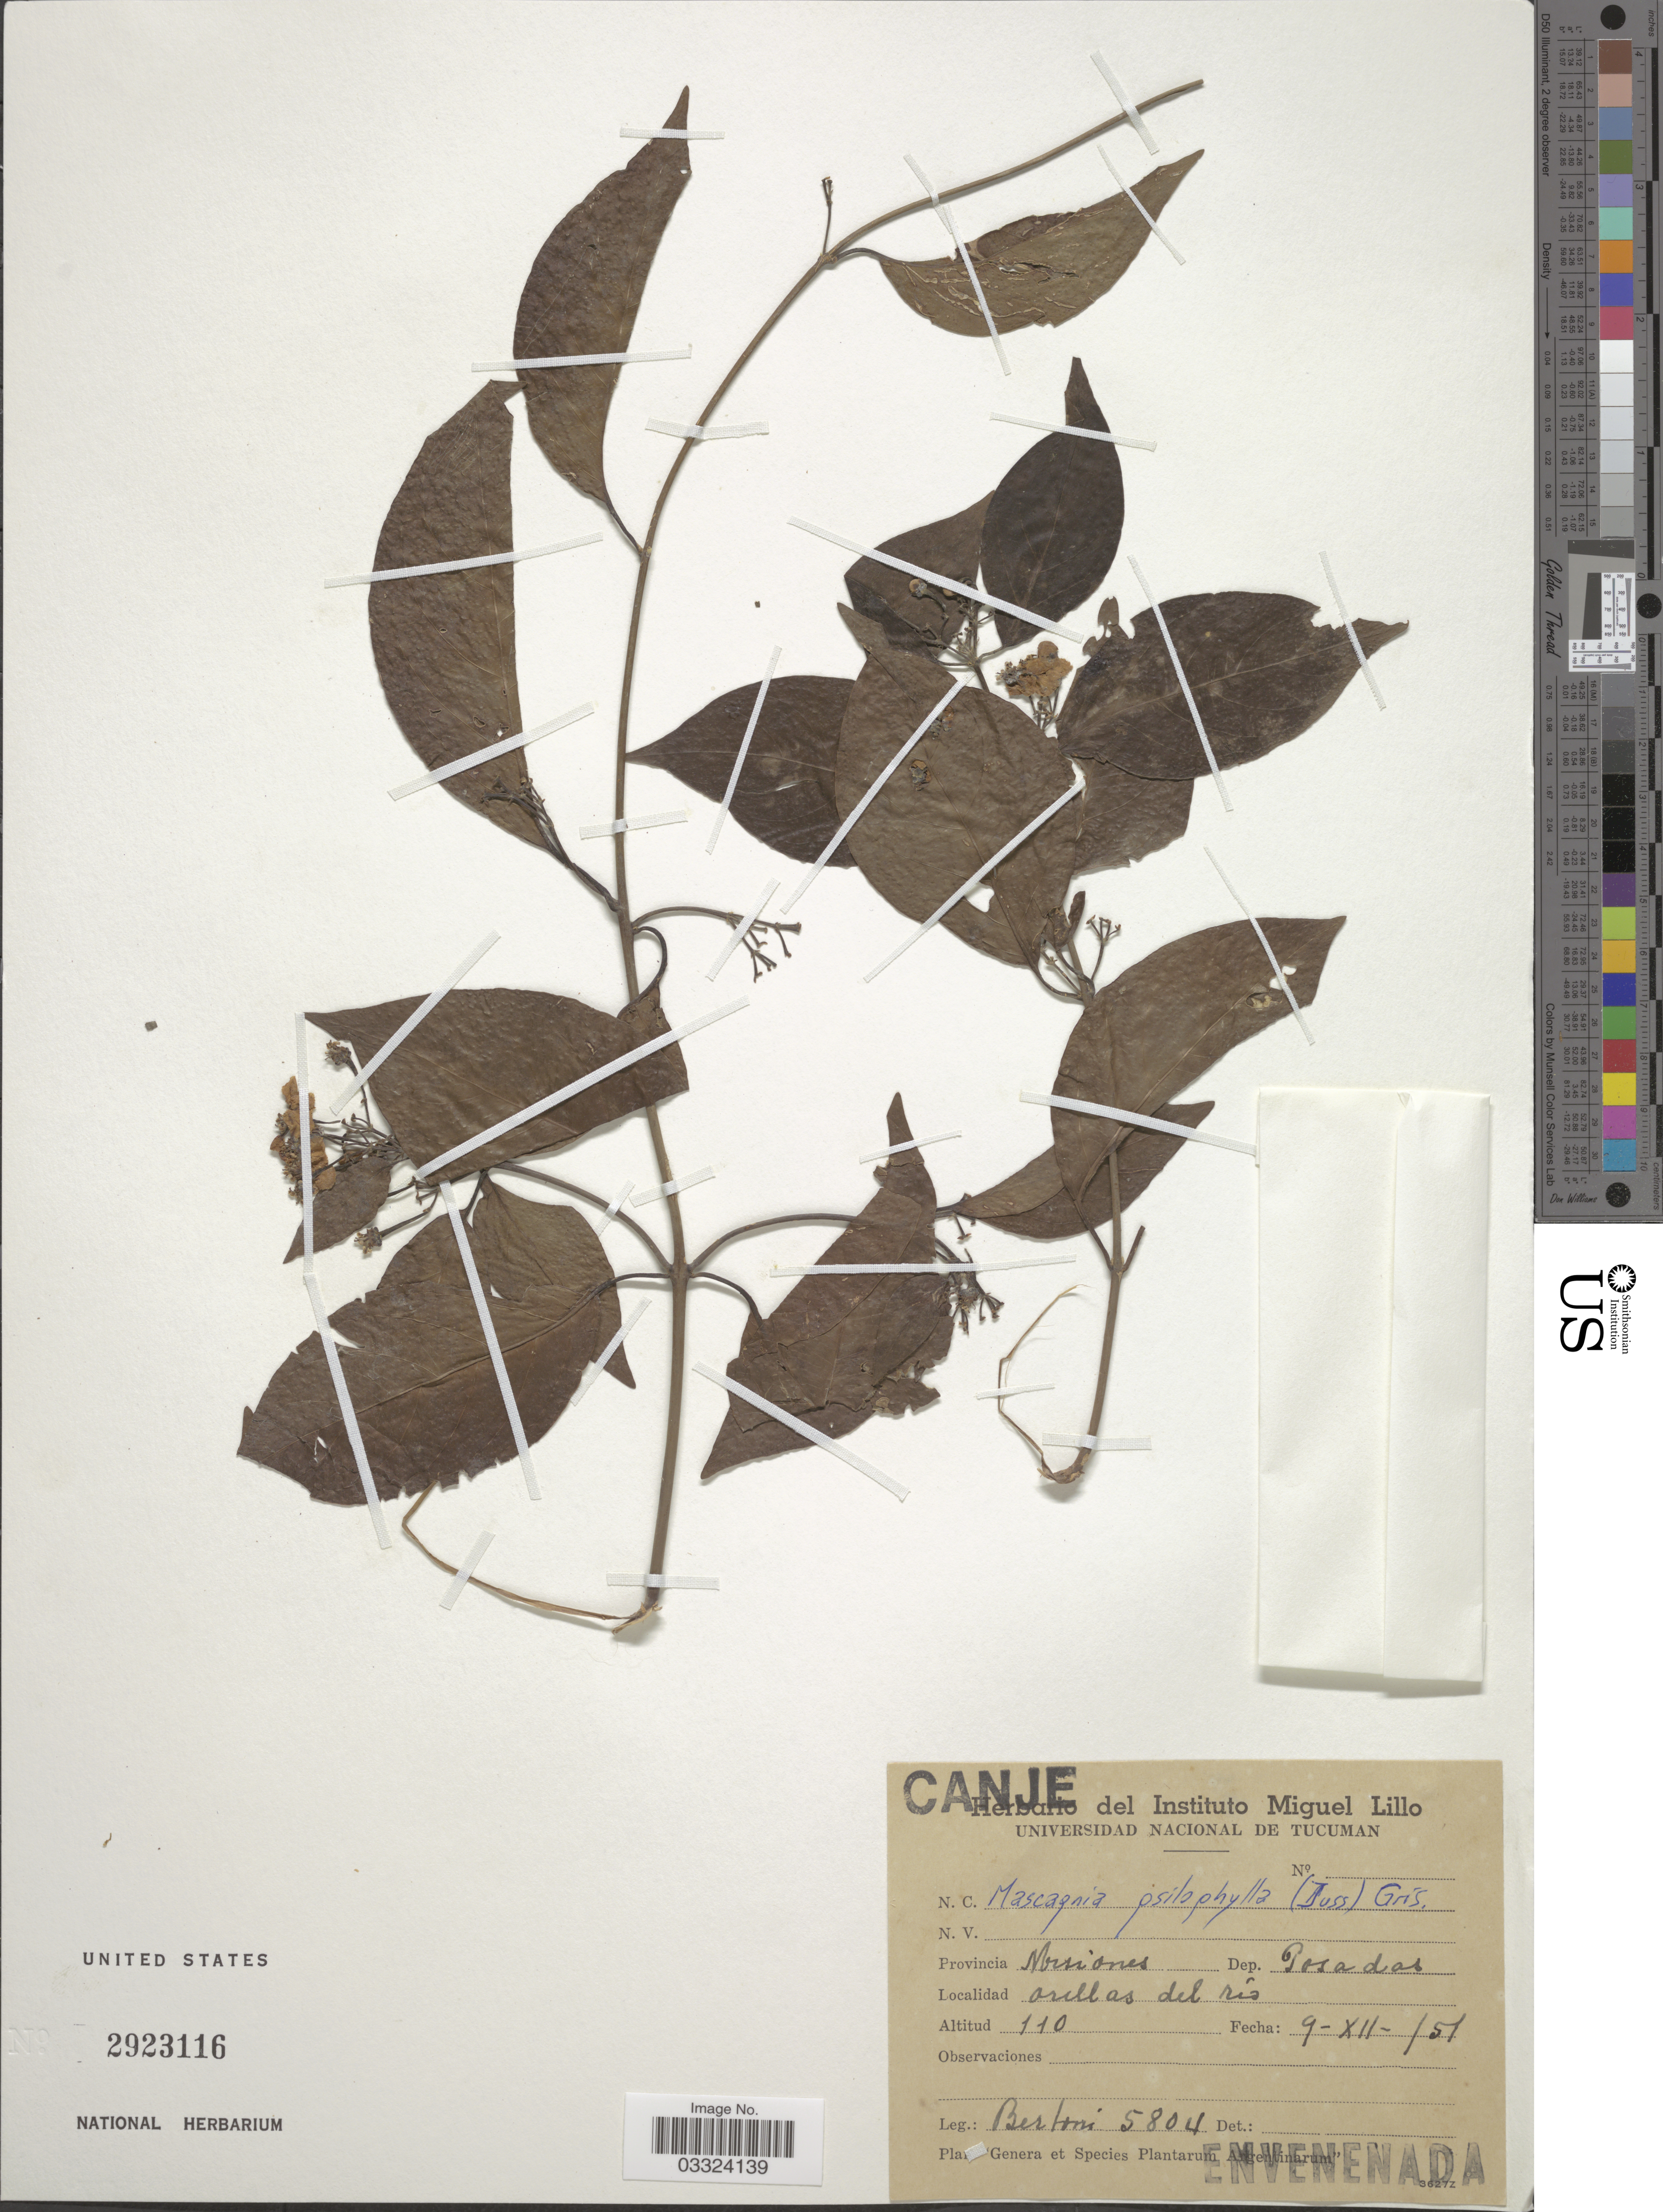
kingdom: Plantae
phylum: Tracheophyta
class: Magnoliopsida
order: Malpighiales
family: Malpighiaceae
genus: Callaeum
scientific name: Callaeum psilophyllum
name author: (A. Juss.) D.M. Johnson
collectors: -- Bertoni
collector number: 5804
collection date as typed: Transcribed d/m/y: 9/12/51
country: Argentina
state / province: Misiones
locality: Dep. Posadas. Orillas del río.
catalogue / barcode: US 2923116